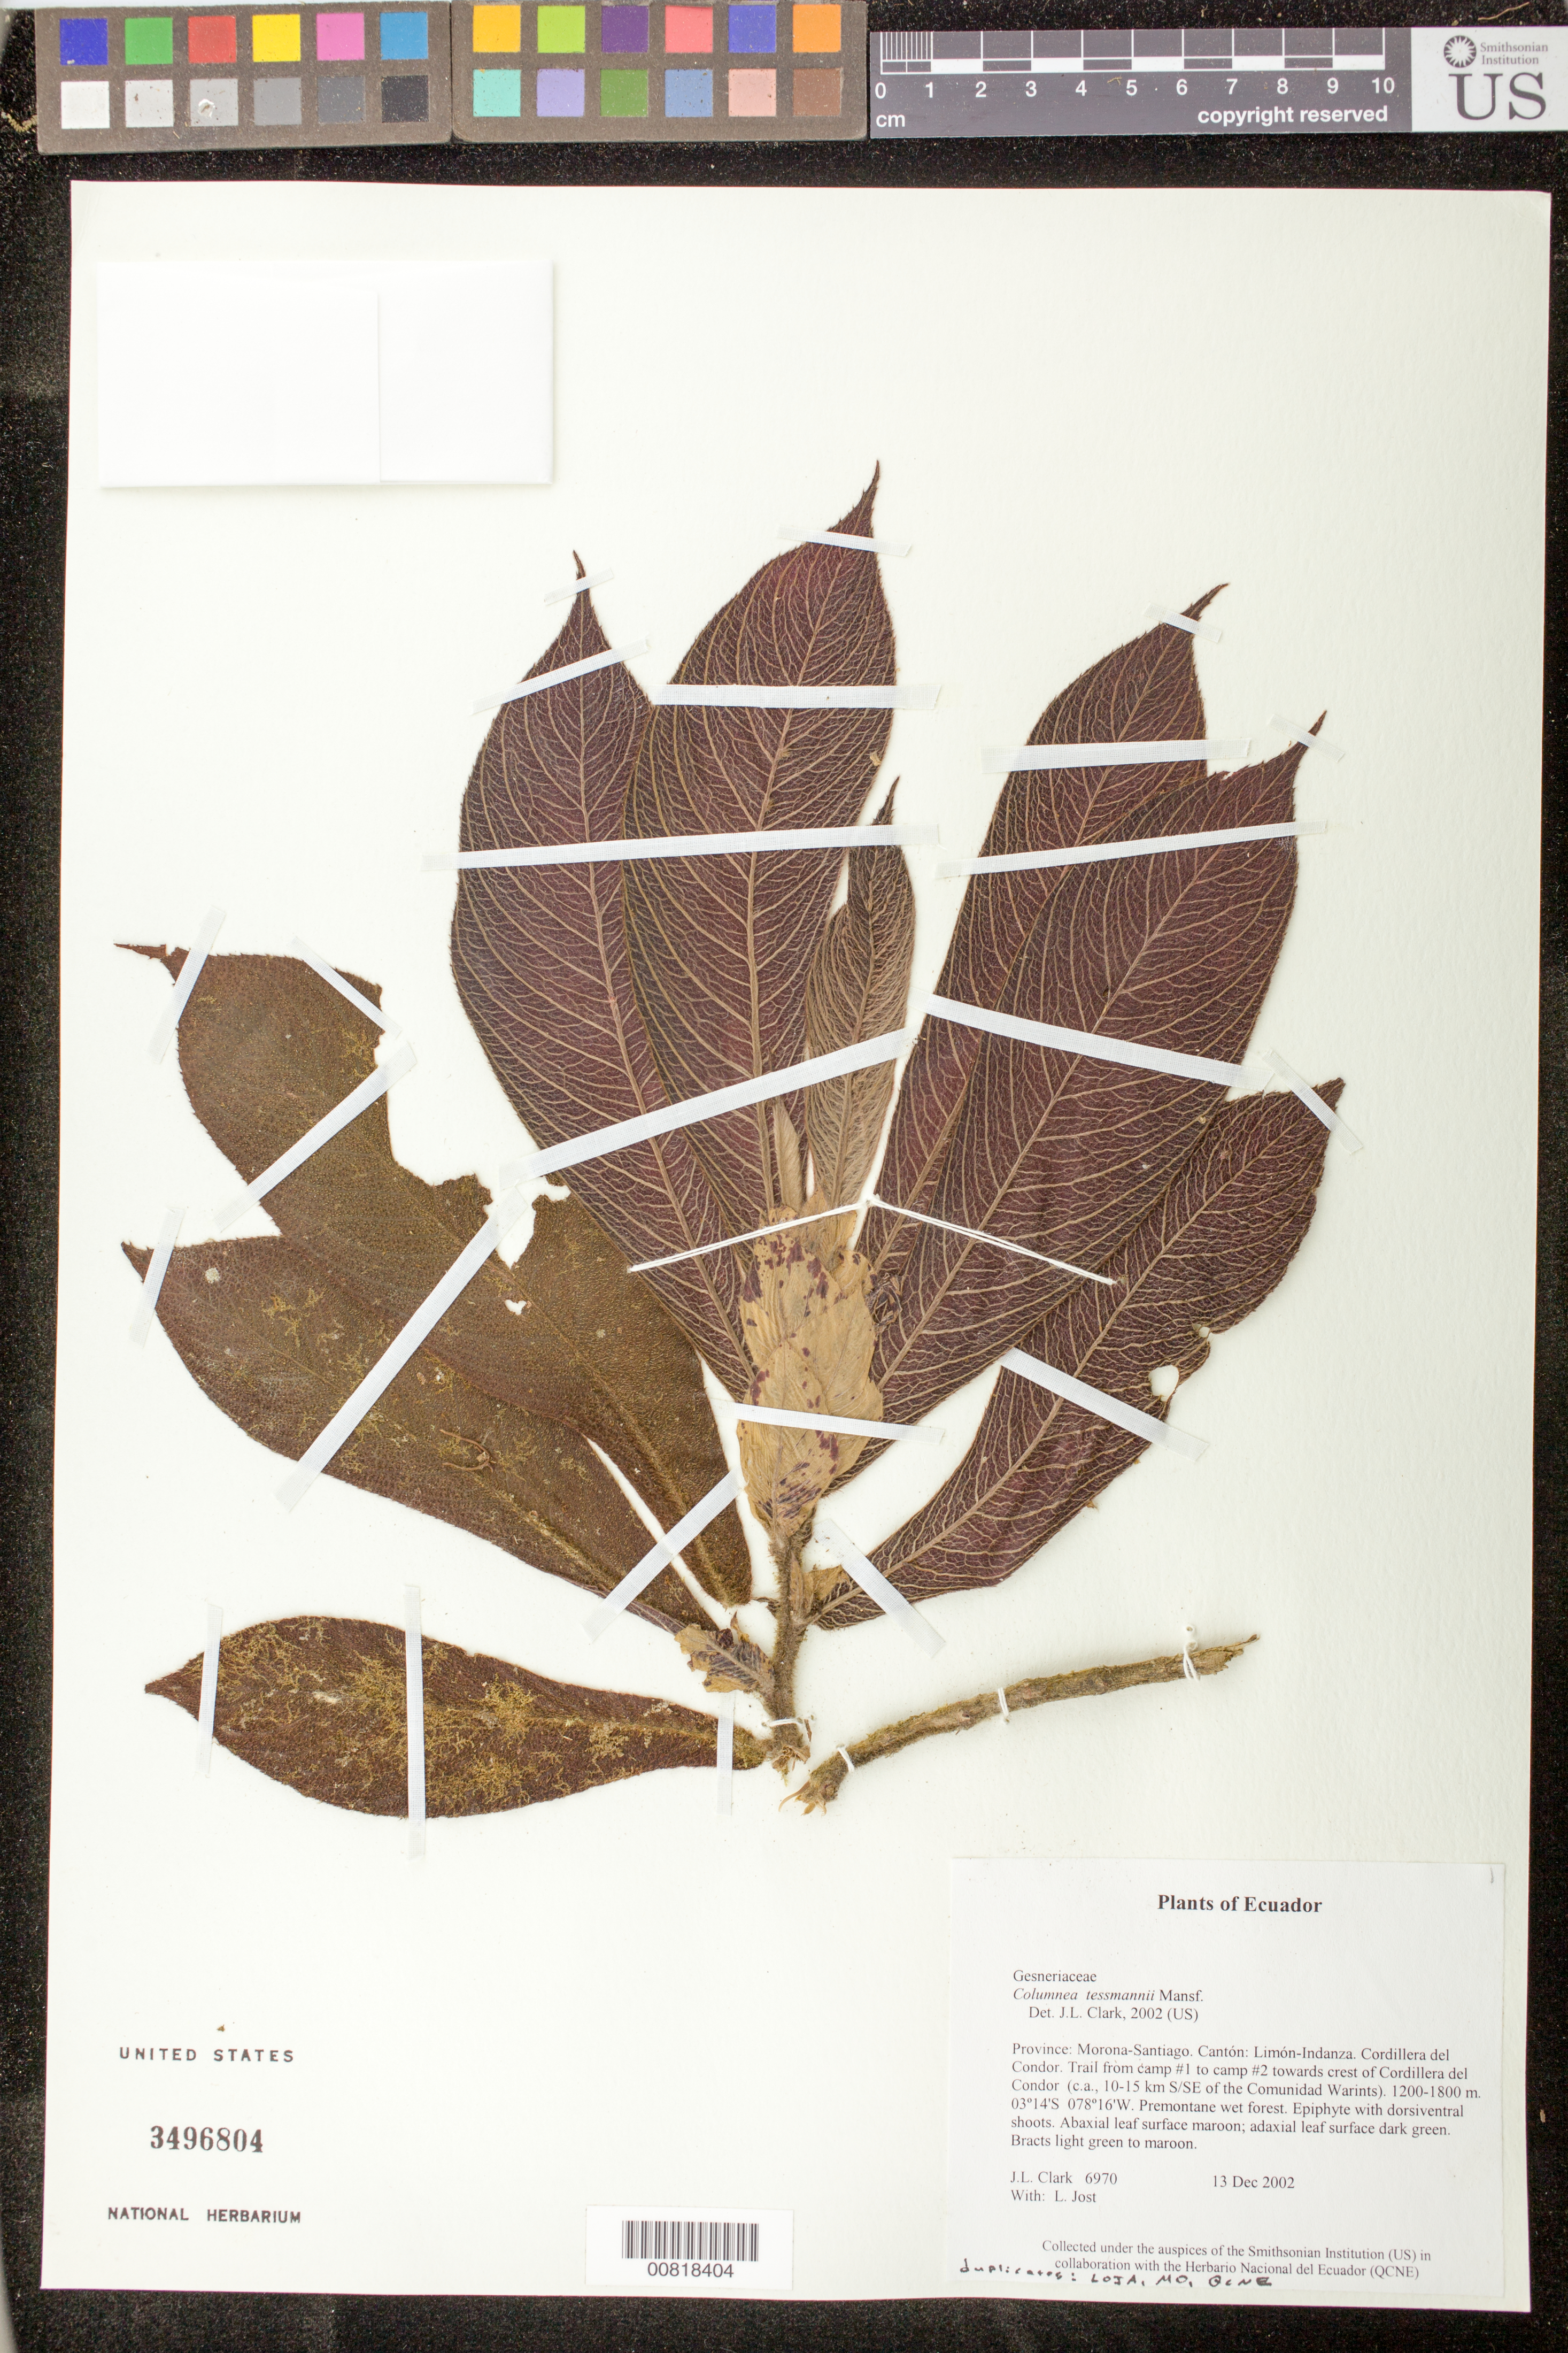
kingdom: Plantae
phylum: Tracheophyta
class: Magnoliopsida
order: Lamiales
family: Gesneriaceae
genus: Columnea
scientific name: Columnea tessmannii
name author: Mansf.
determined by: Clark, J. L., (SEL), The Marie Selby Botanical Garden (UNITED STATES)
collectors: J. L. Clark & L. Jost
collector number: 6970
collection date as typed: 13 Dec 2002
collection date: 2002-12-13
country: Ecuador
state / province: Morona-Santiago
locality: Limón-Indanza. Cordillera del Condor. Trail from camp #1 to camp #2 towards crest of Cordillera del Condor (c.a., 10-15 km S/SE of the Comunidad Warints).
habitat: Premontane wet forest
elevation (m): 1200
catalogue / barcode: US 3496804